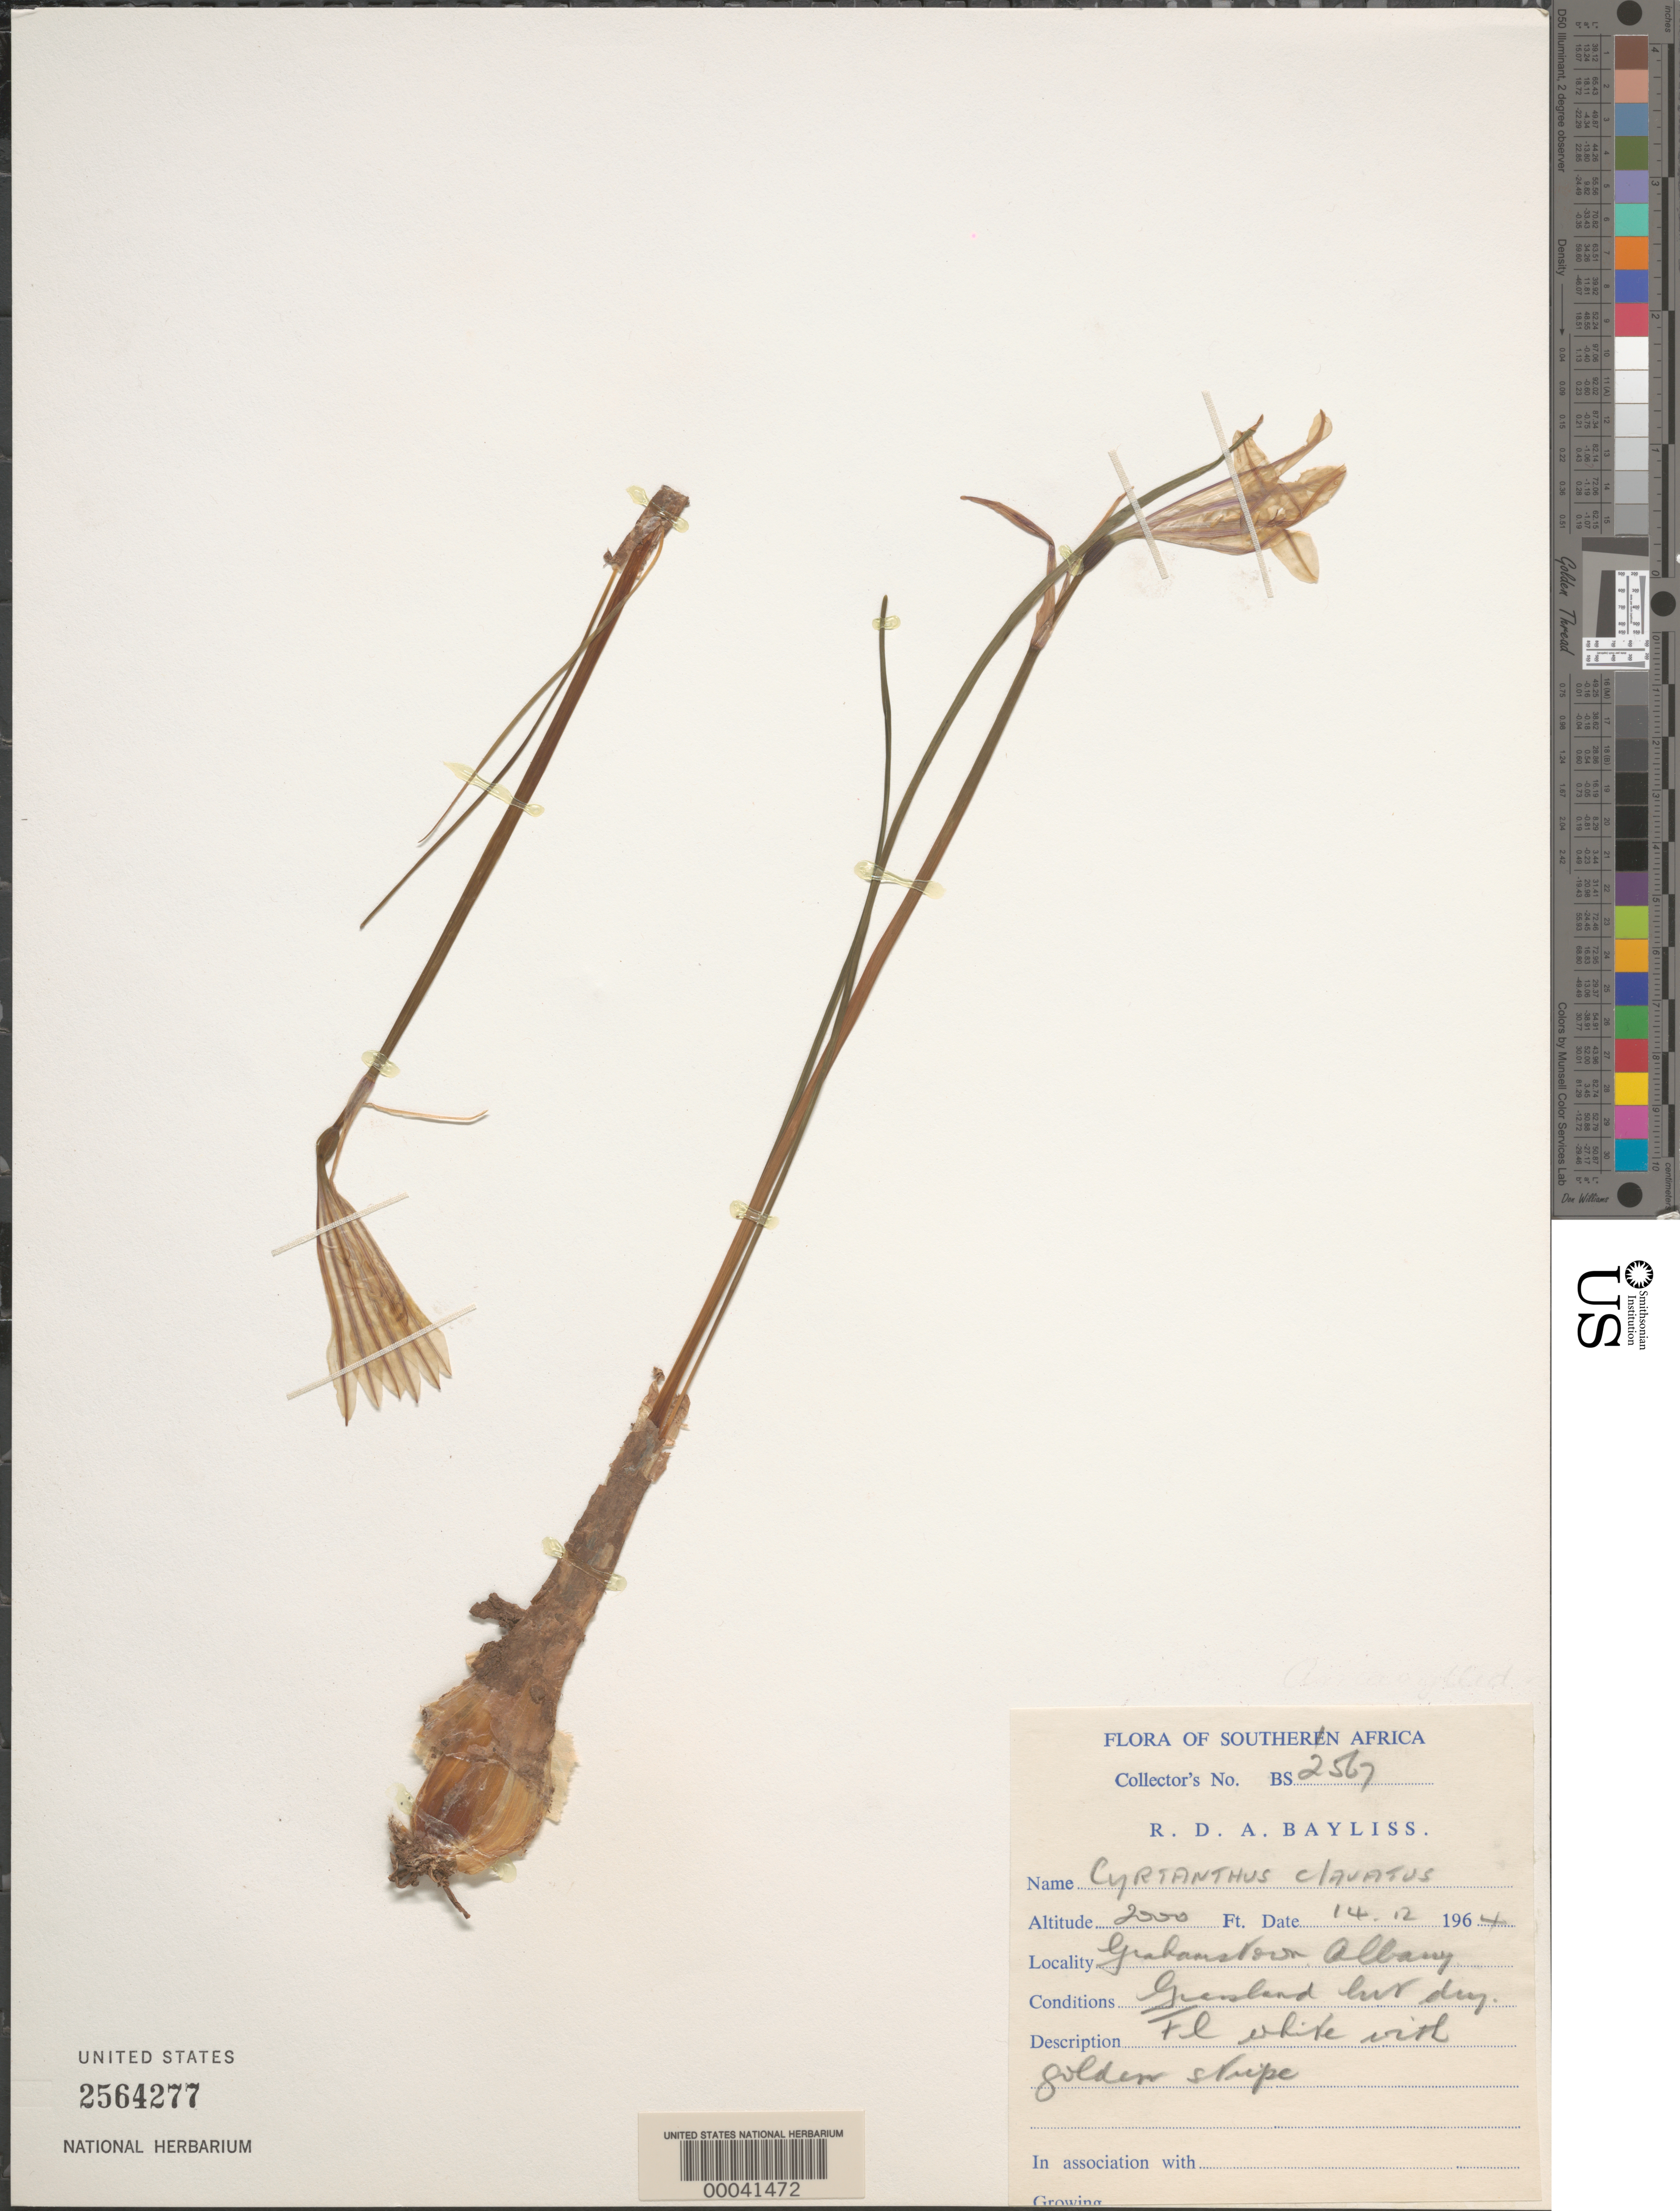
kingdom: Plantae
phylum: Tracheophyta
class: Liliopsida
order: Asparagales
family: Amaryllidaceae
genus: Cyrtanthus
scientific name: Cyrtanthus clavatus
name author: (L'Hér.) R.A. Dyer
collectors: R. D. Bayliss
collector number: Bs 2567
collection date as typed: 14 Dec 1964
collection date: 1964-12-14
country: South Africa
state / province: Eastern Cape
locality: Grahamstown, albany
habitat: Grassland but dry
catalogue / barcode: US 2564277